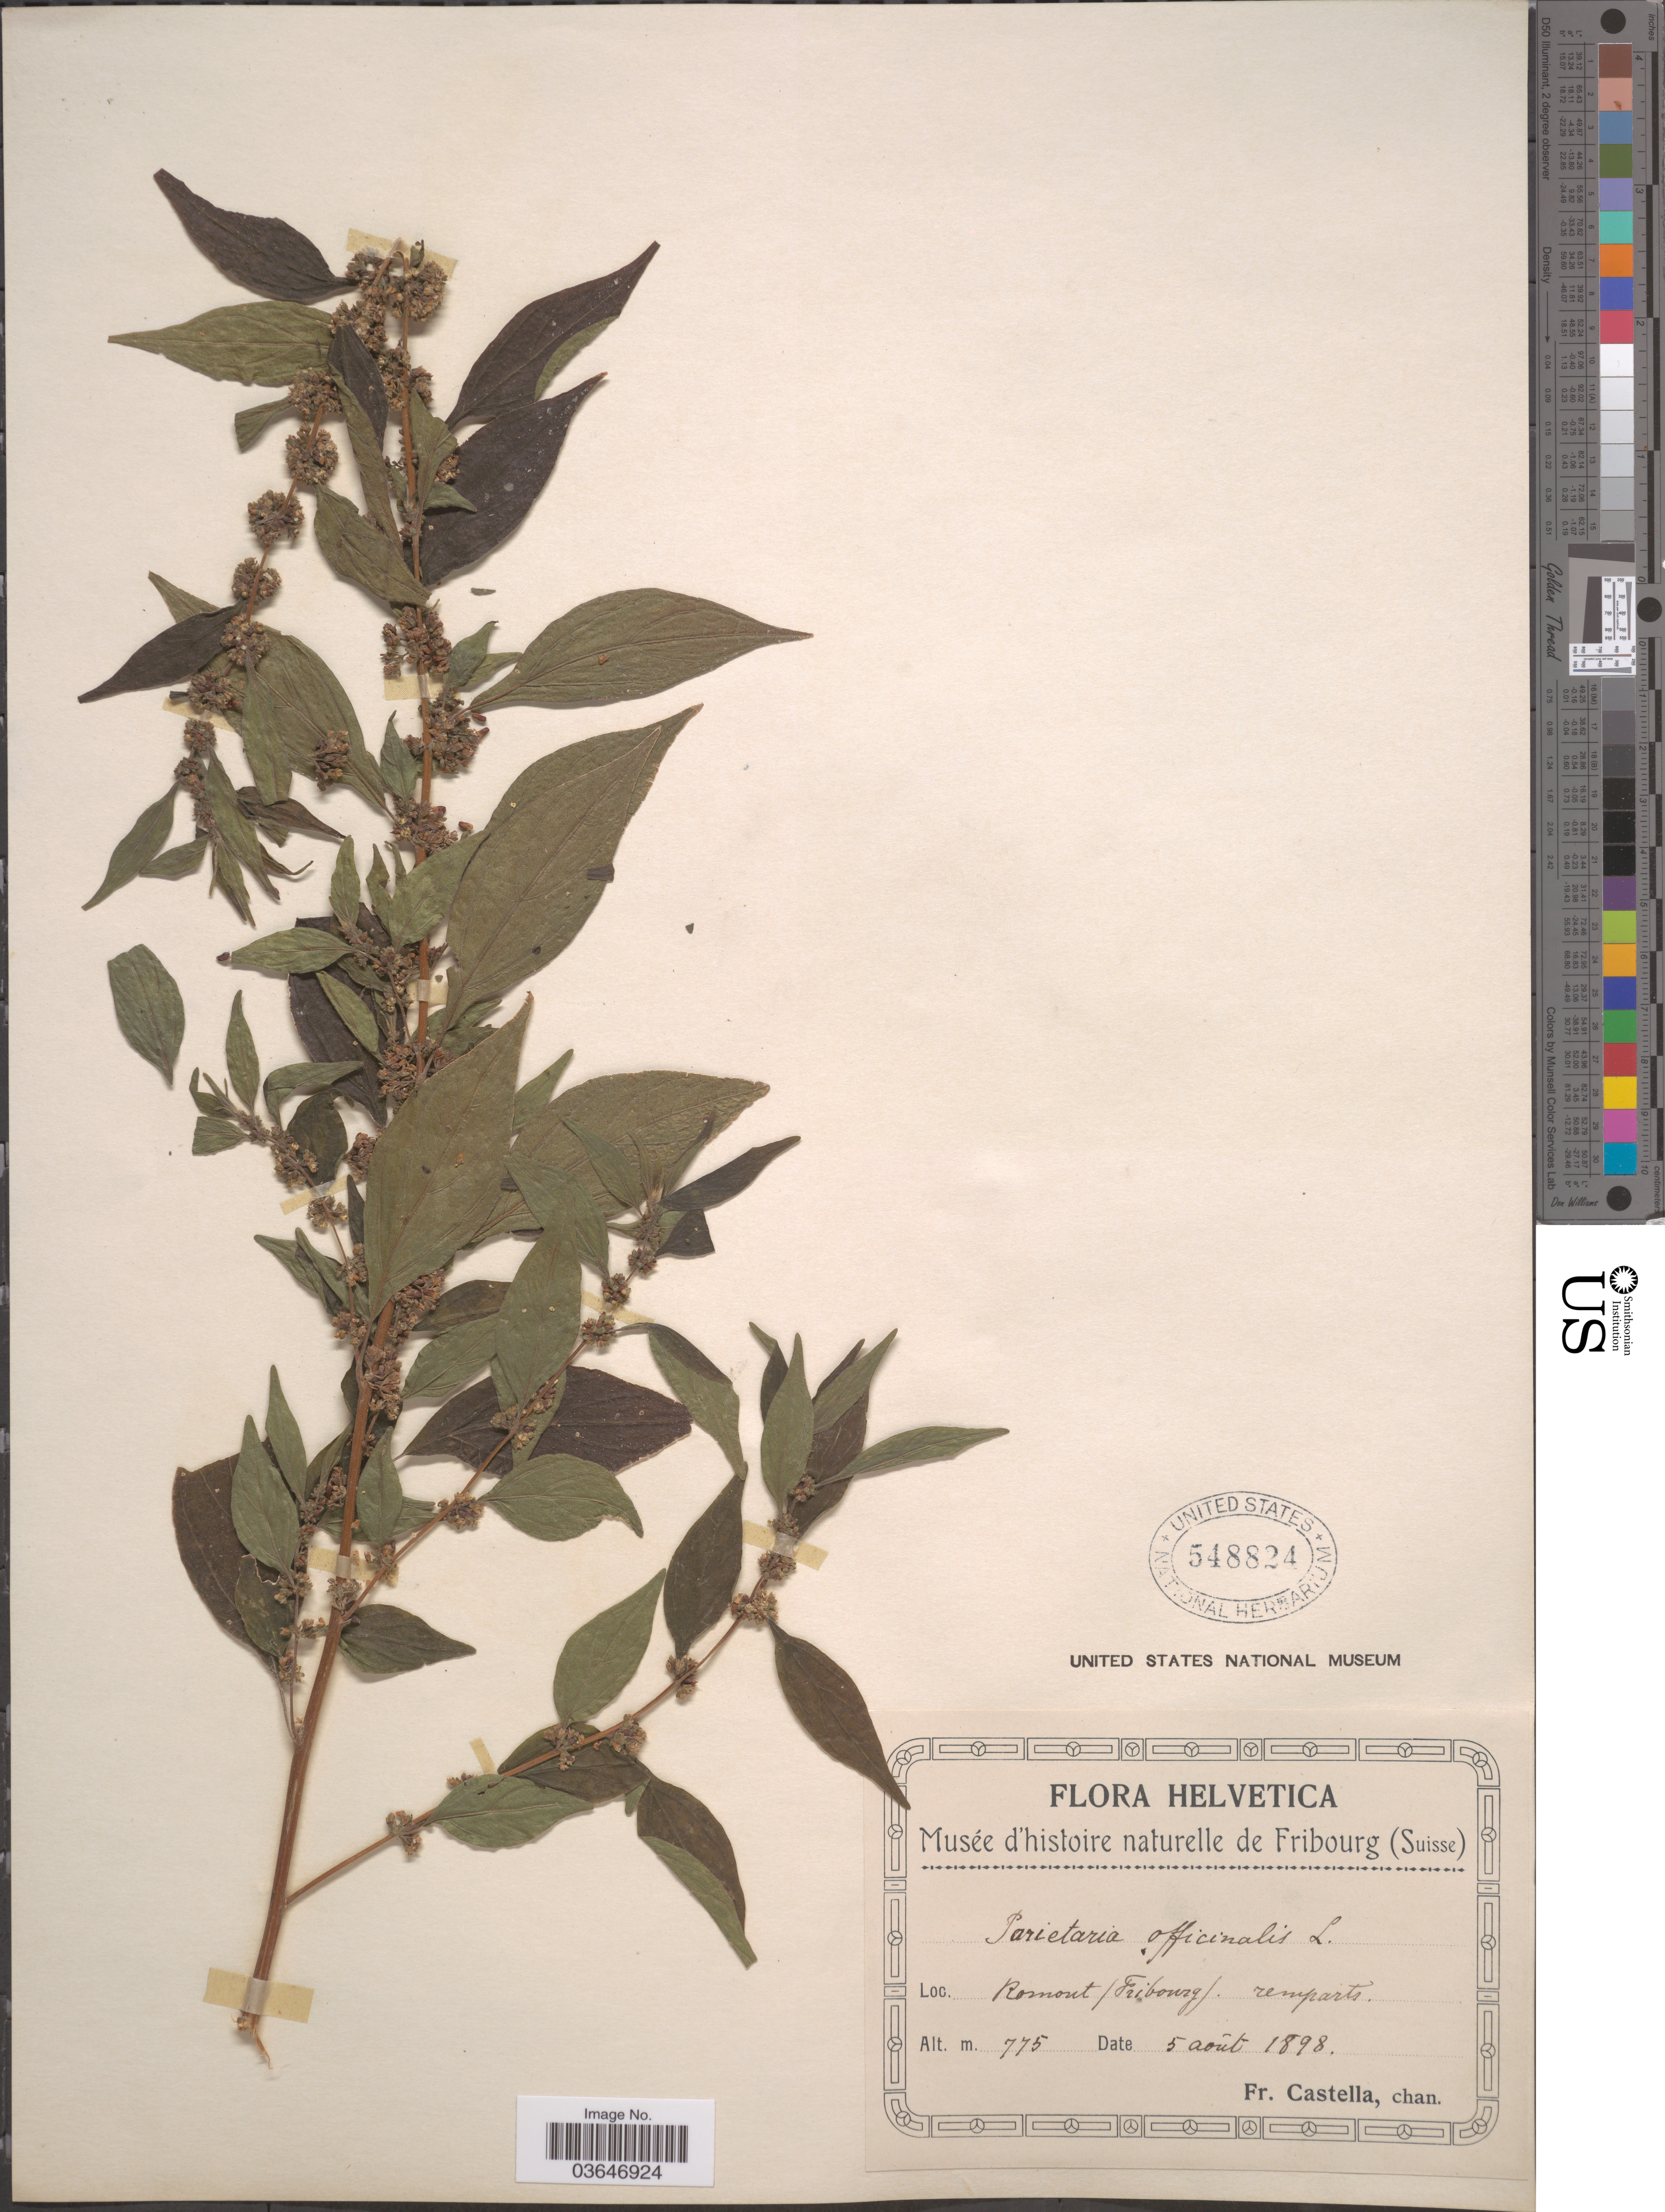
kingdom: Plantae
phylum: Tracheophyta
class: Magnoliopsida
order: Rosales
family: Urticaceae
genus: Parietaria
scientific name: Parietaria officinalis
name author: L.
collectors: Fr. Castella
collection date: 1898-08-05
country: Switzerland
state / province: Fribourg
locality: Helvetica. Romont.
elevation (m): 775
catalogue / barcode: US 548824